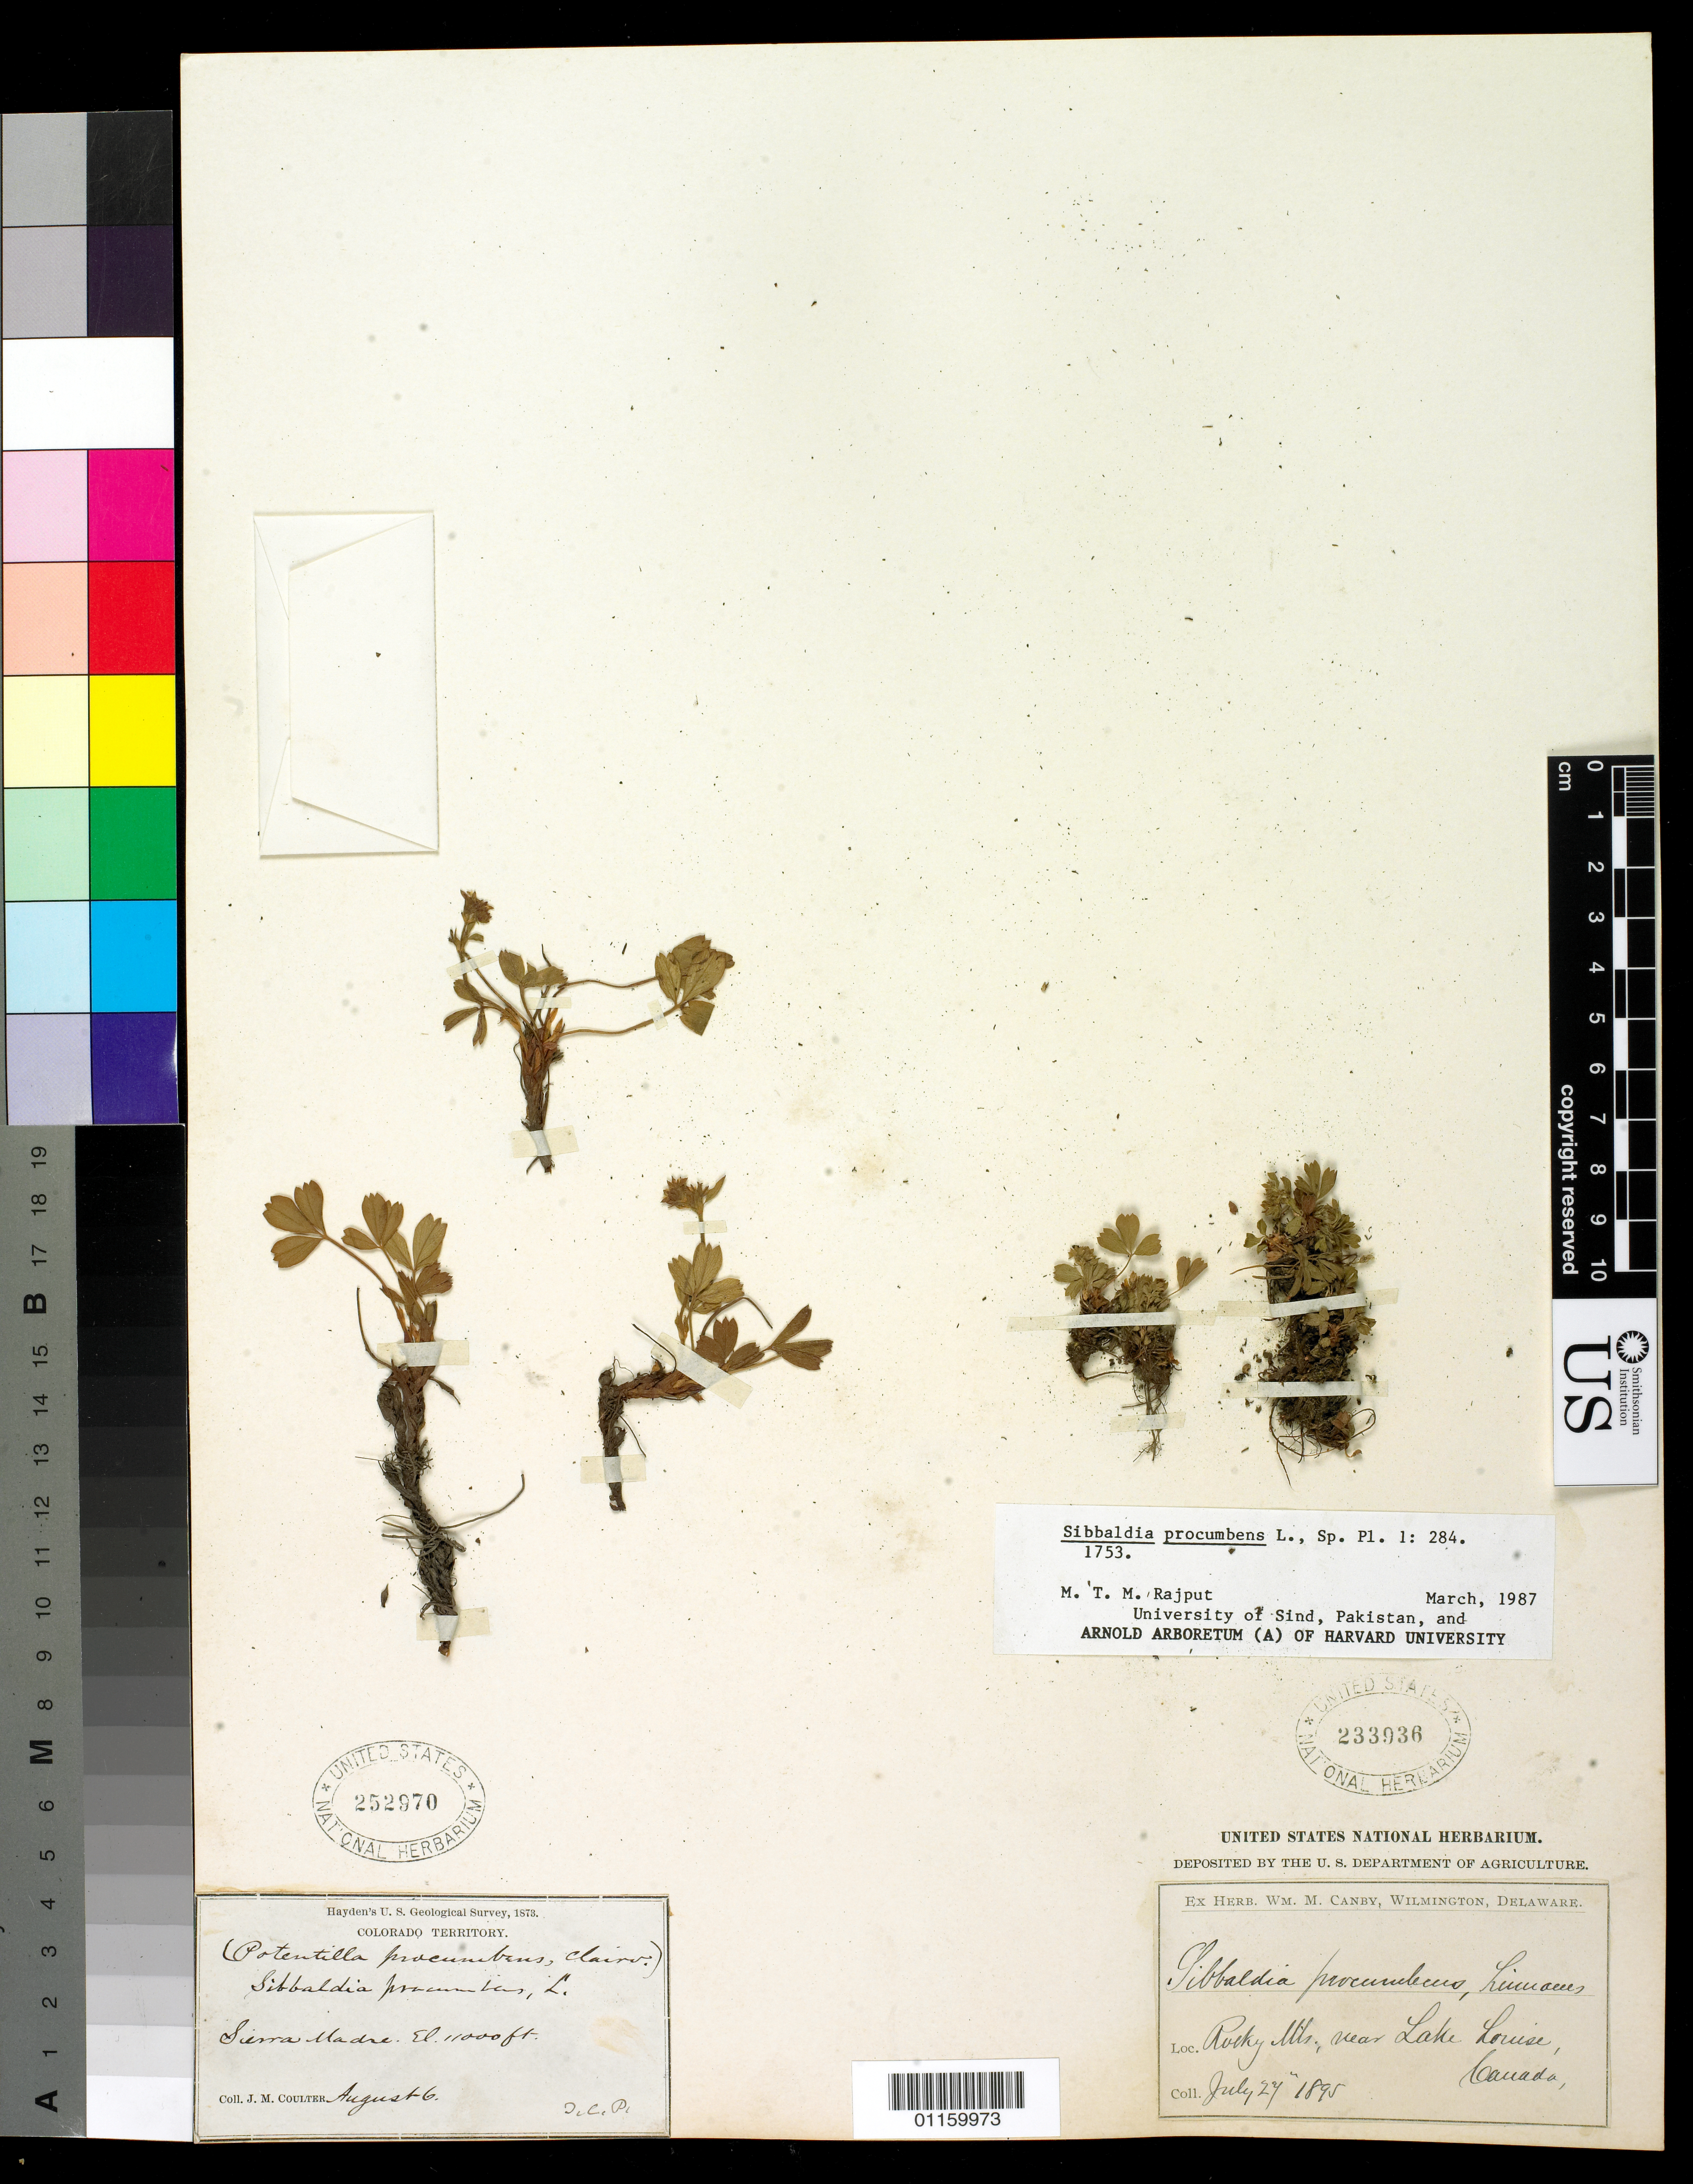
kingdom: Plantae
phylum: Tracheophyta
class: Magnoliopsida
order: Rosales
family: Rosaceae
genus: Sibbaldia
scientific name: Sibbaldia procumbens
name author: L.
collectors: J. M. Coulter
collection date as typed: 06 Aug 1873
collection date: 1873-08-06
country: United States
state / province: California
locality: Sierra Madre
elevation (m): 3353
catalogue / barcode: US 252970